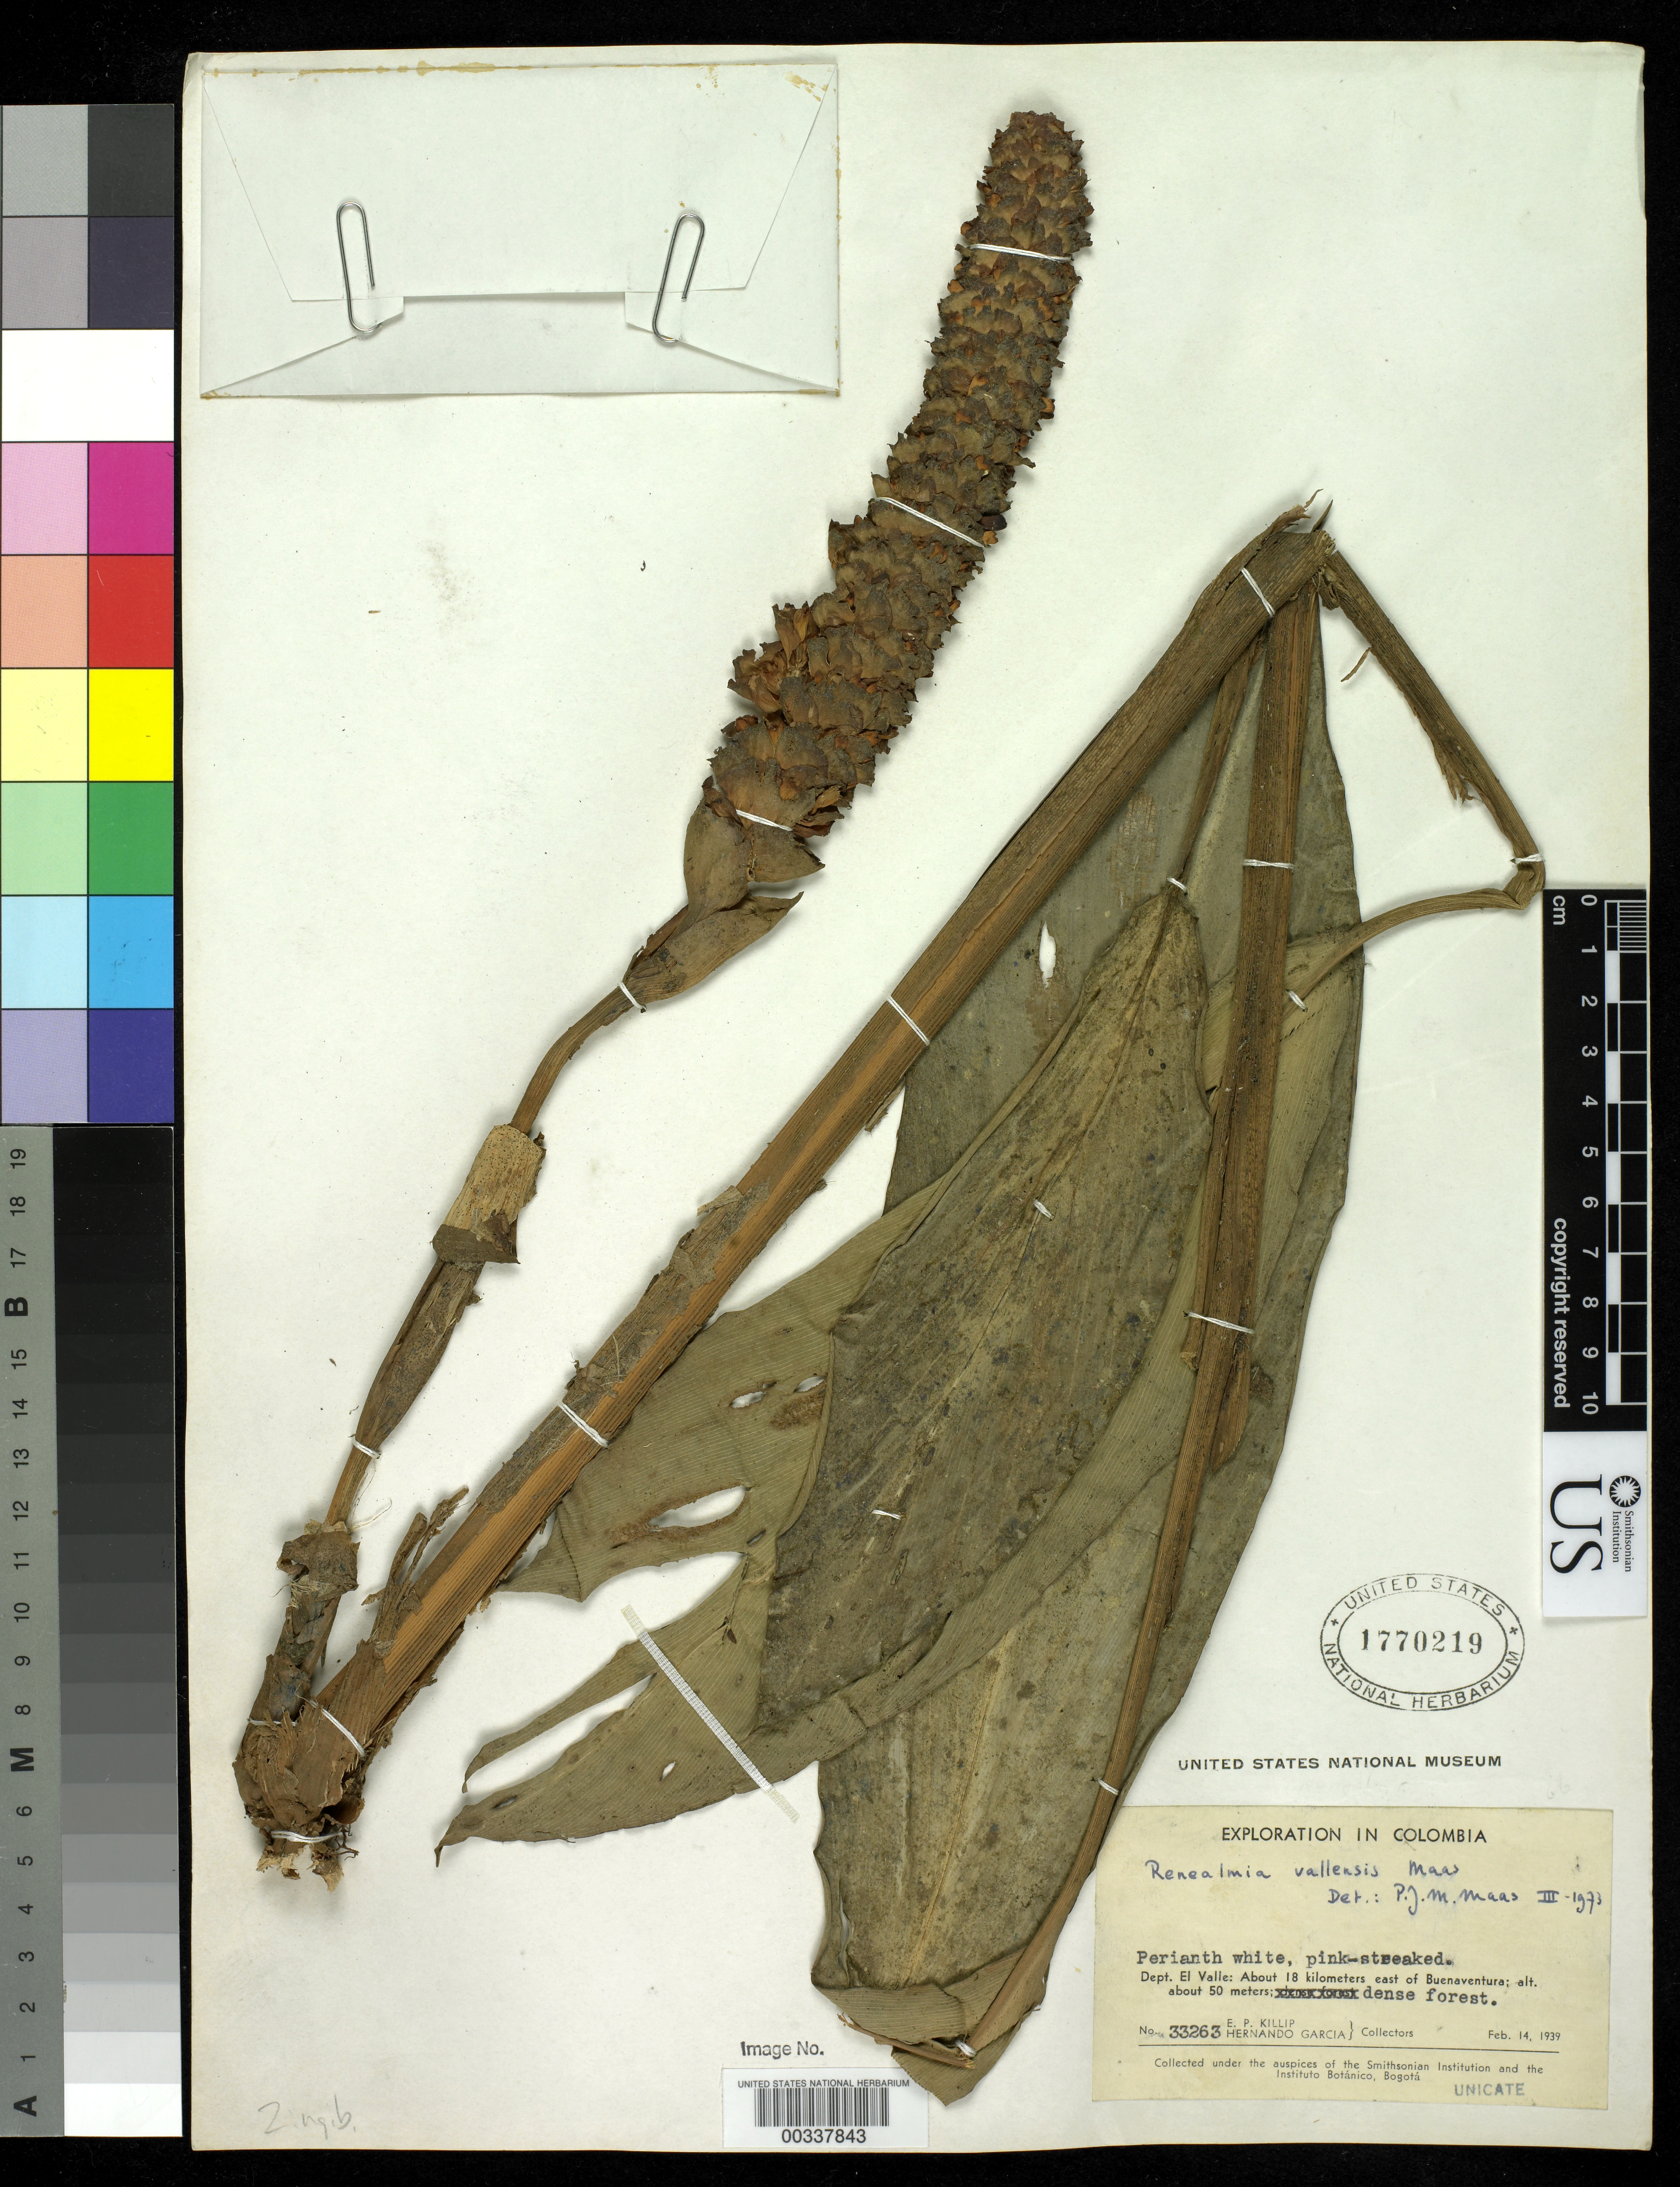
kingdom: Plantae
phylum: Tracheophyta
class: Liliopsida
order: Zingiberales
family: Zingiberaceae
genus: Renealmia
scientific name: Renealmia vallensis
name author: Maas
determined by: Maas, Paul J. M.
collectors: E. P. Killip & H. Garcia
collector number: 33263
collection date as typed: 14 Feb 1939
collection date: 1939-02-14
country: Colombia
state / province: Valle del Cauca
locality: About 18 km E of Buena Ventura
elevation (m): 50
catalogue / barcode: US 1770219